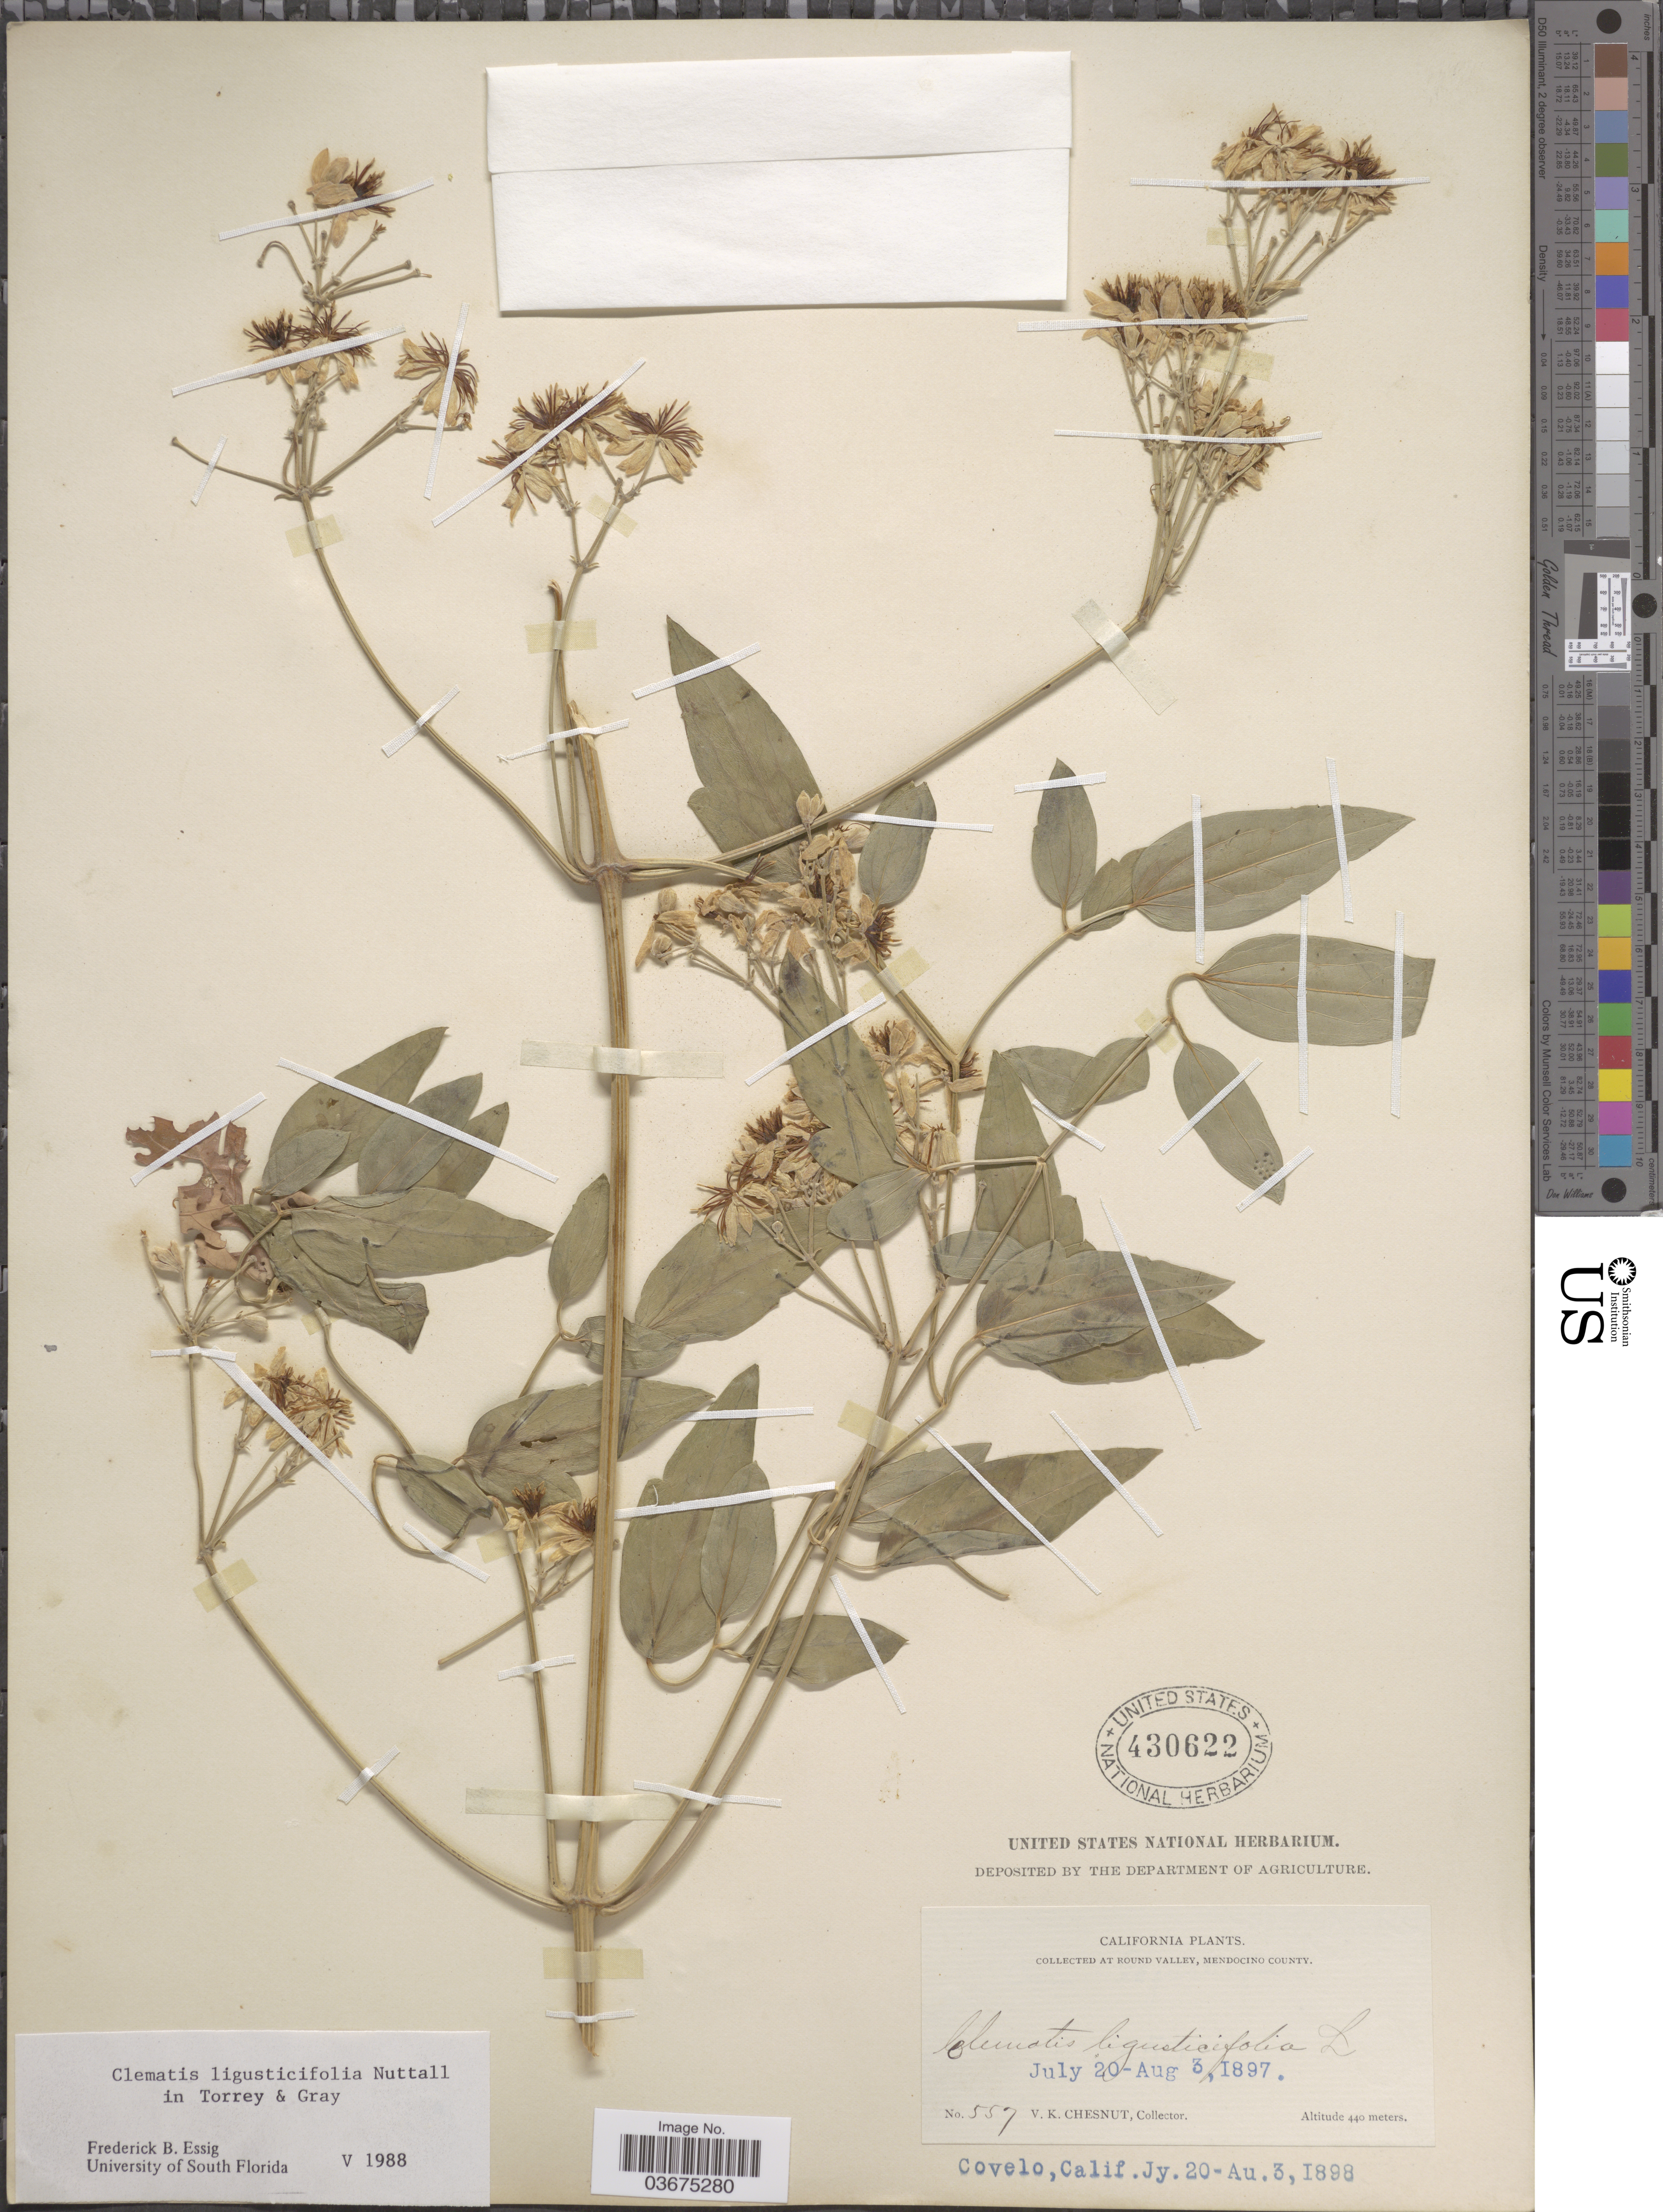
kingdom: Plantae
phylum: Tracheophyta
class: Magnoliopsida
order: Ranunculales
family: Ranunculaceae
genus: Clematis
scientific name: Clematis ligusticifolia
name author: Nutt.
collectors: V. Chesnut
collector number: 557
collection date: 1897-07-20/1897-08-30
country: United States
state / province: California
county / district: Mendocino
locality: Round Valley, Mendocino County. Covelo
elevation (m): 440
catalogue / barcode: US 430622